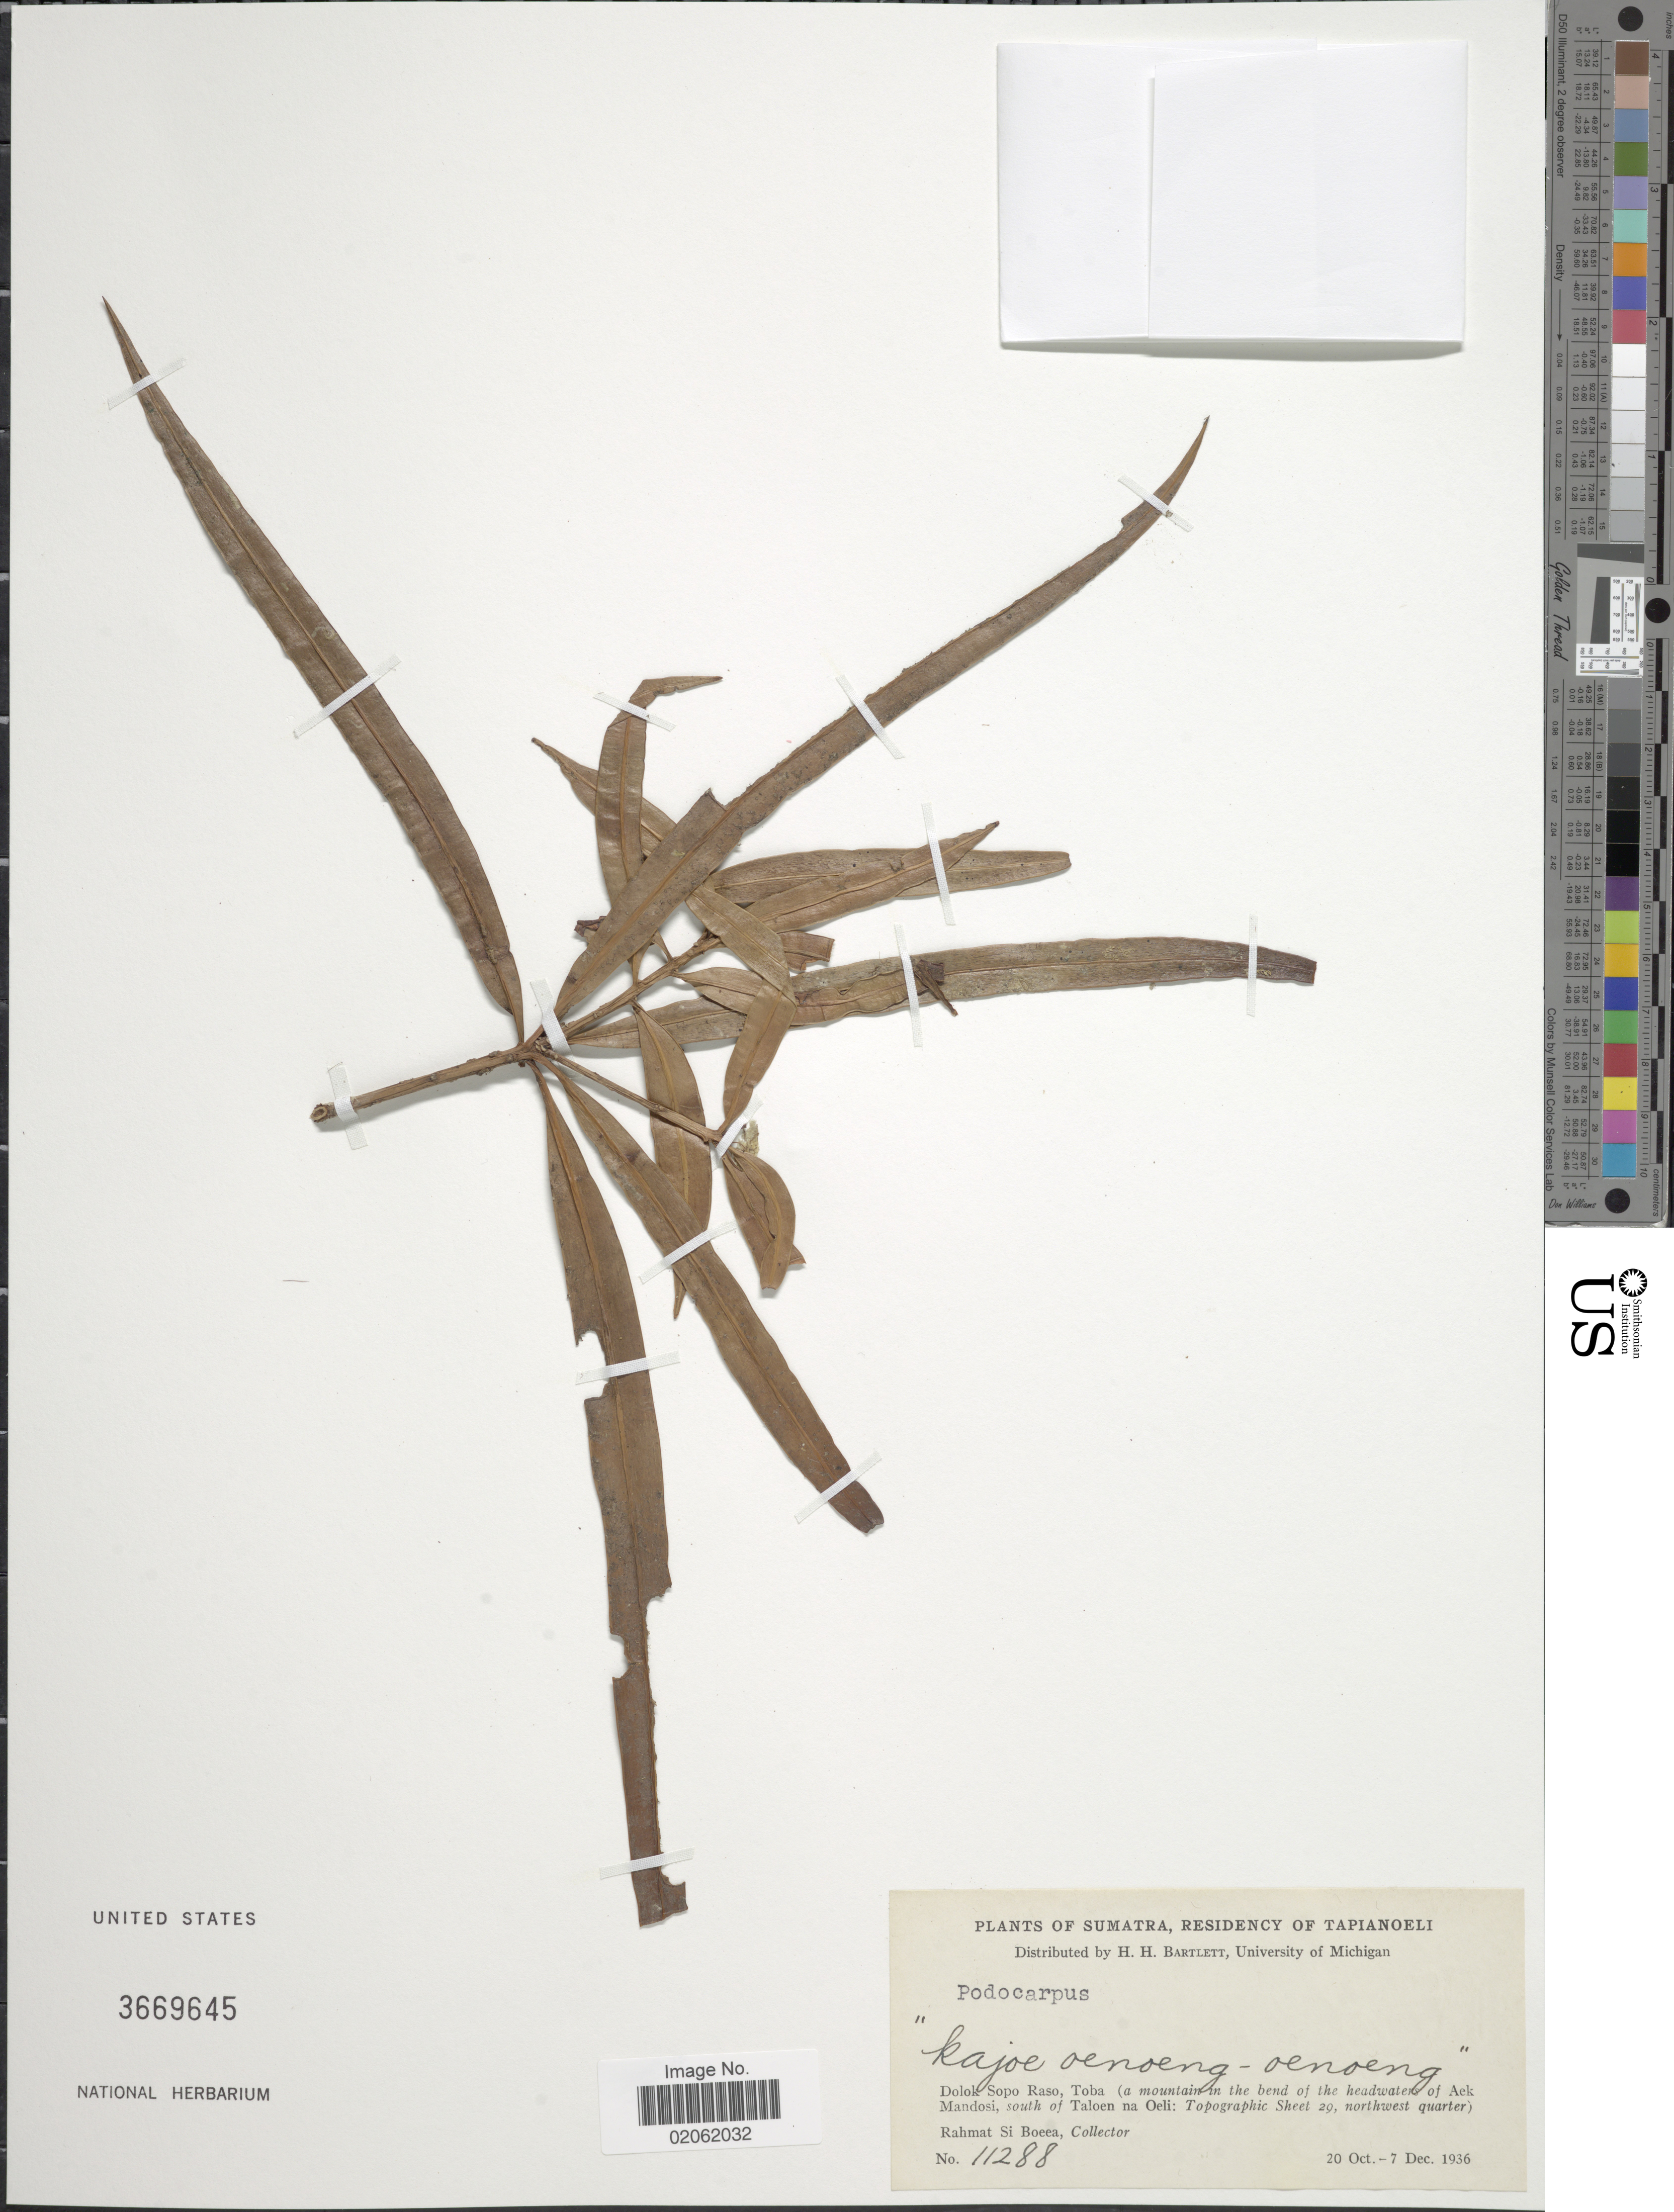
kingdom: Plantae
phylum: Tracheophyta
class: Pinopsida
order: Pinales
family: Podocarpaceae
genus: Podocarpus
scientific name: Podocarpus sp.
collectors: Rahmat Si Boeea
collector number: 11288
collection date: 1936-10-20/1936-12-07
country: Indonesia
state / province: Sumatra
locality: Residency of Tapianoeli, Dolok Sopo Raso, Toba (a mountain in the bend of the headwaters of Aek Mandosi, south of Taloen na Oeli: Topographic Sheet 29, northwest quarter)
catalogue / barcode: US 3669645